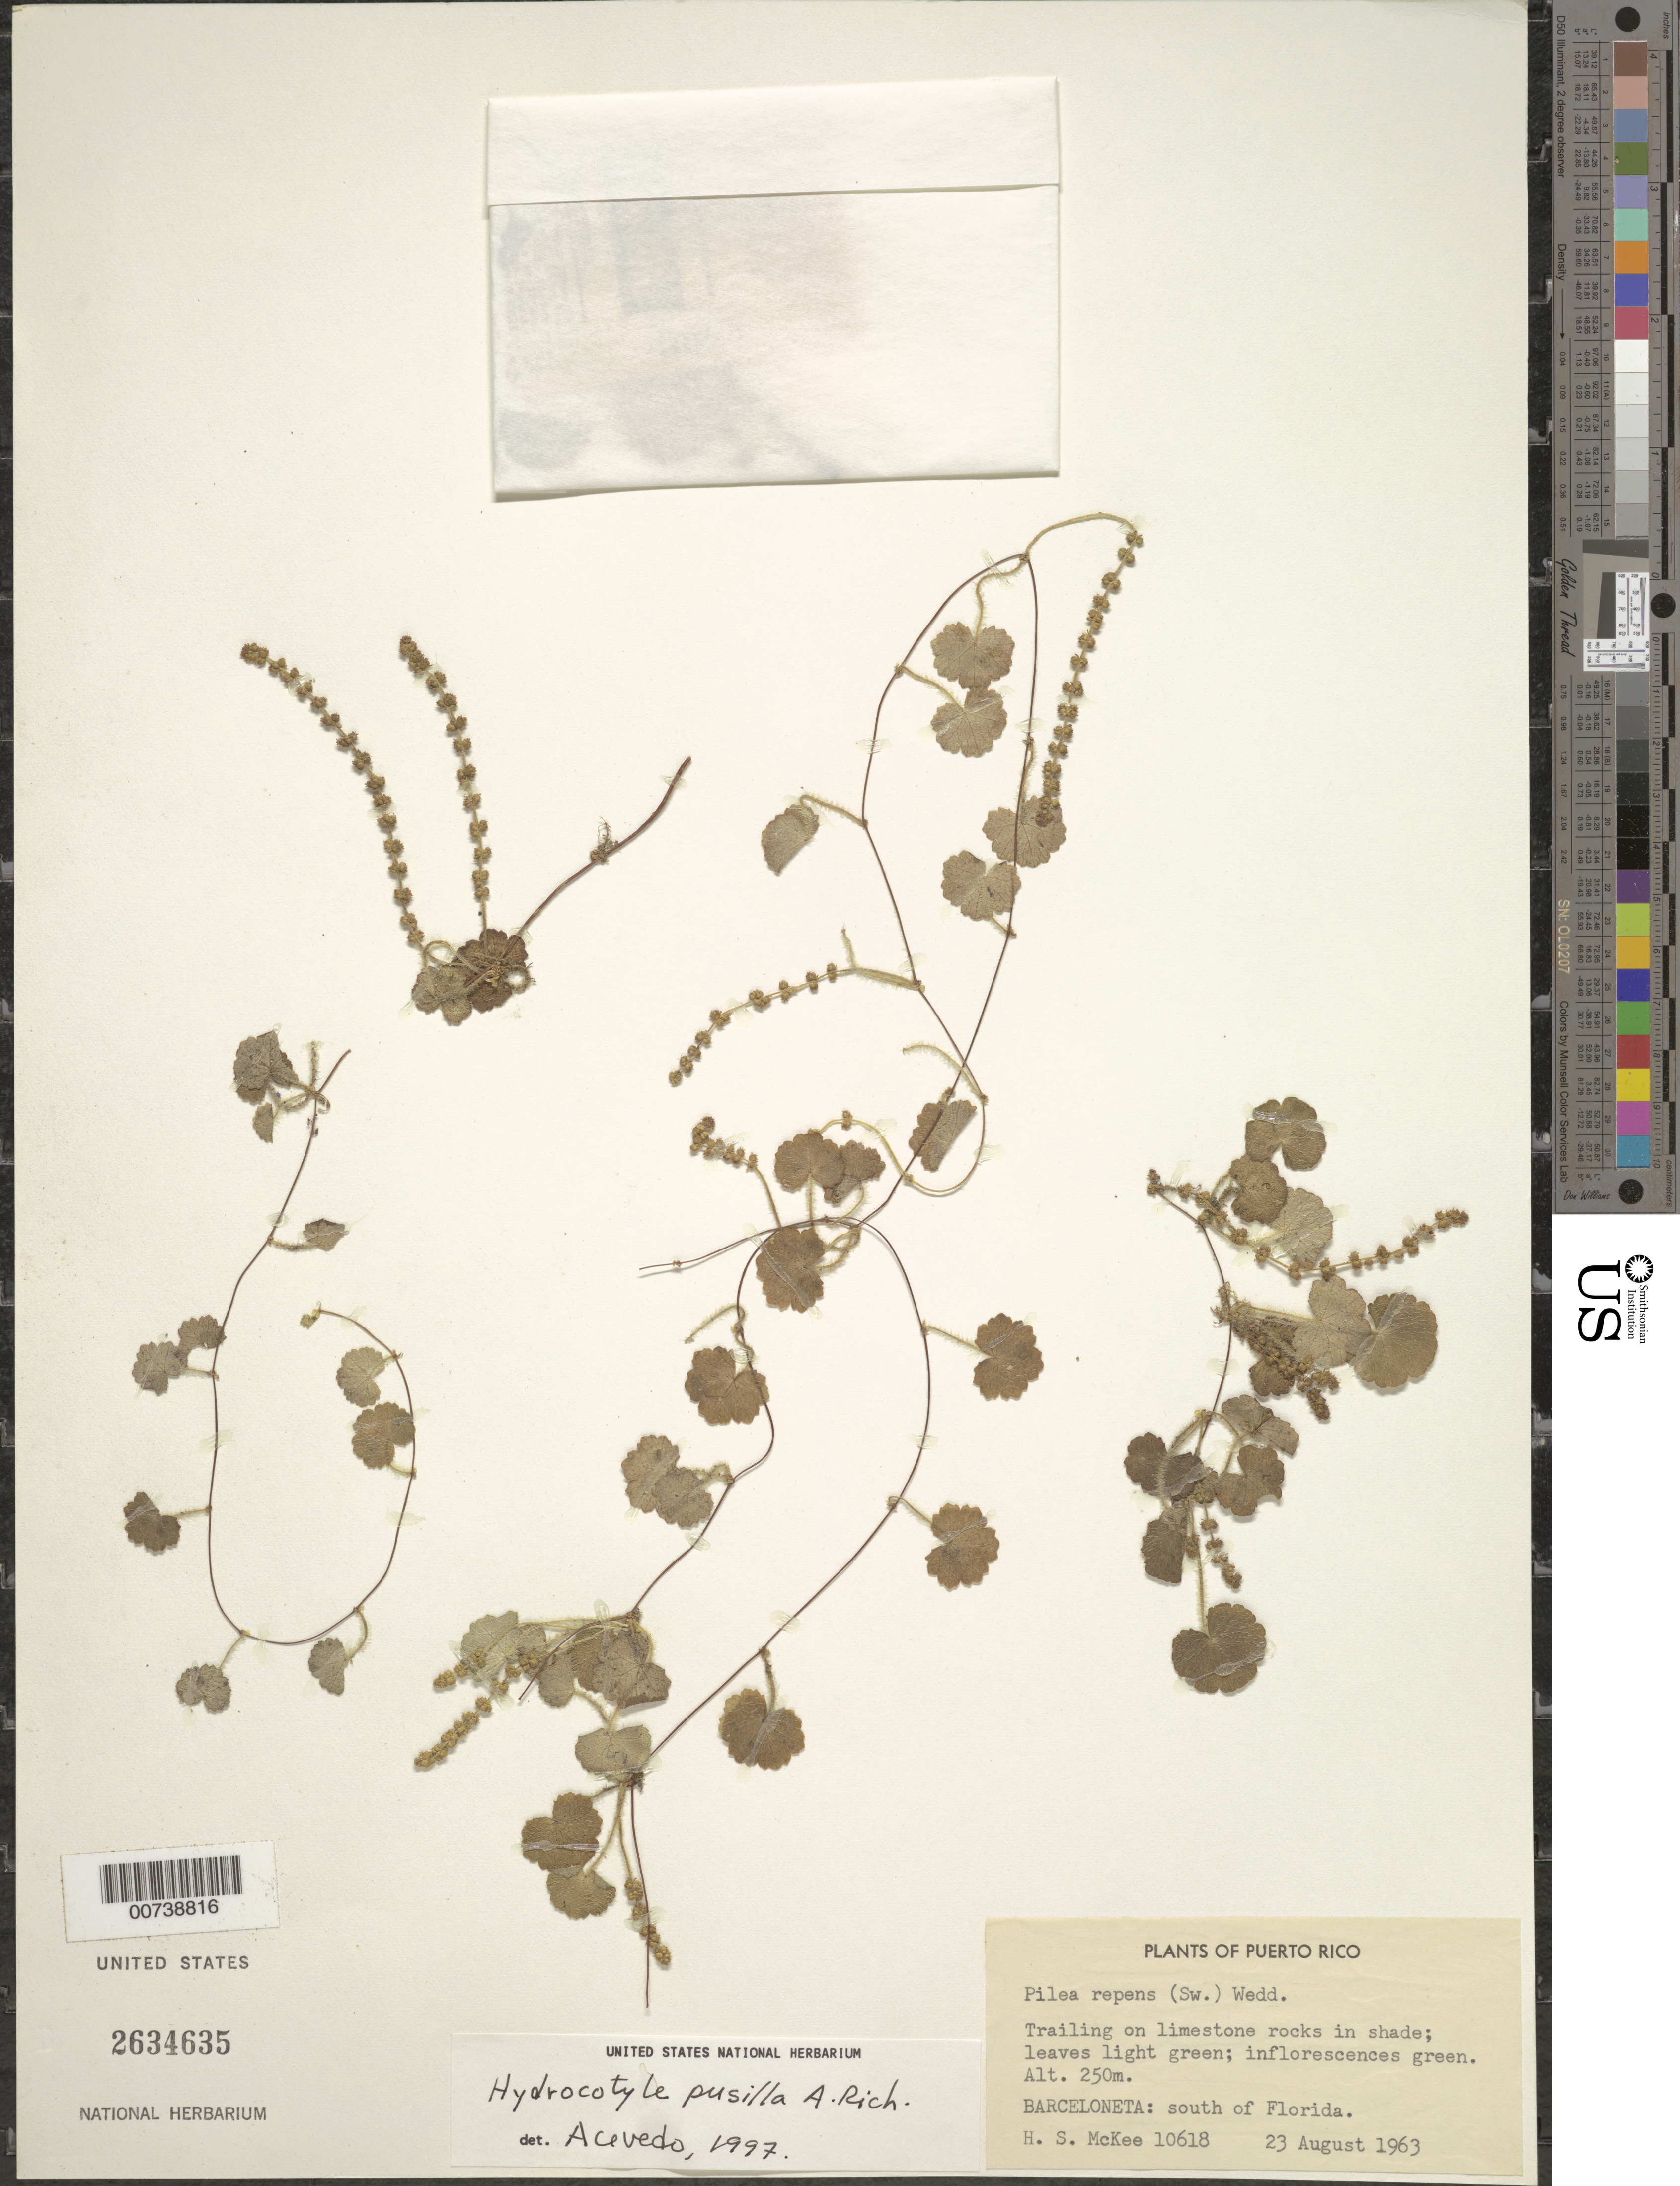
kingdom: Plantae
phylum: Tracheophyta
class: Magnoliopsida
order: Apiales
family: Araliaceae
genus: Hydrocotyle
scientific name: Hydrocotyle hirsuta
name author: Sw.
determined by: Mendoza, M.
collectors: H. S. McKee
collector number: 10618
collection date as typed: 23 Aug 1963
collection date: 1963-08-23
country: Puerto Rico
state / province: Barceloneta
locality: Barceloneta: South of Florida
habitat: Trailing on limestone rocks in shade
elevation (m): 250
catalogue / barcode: US 2634635